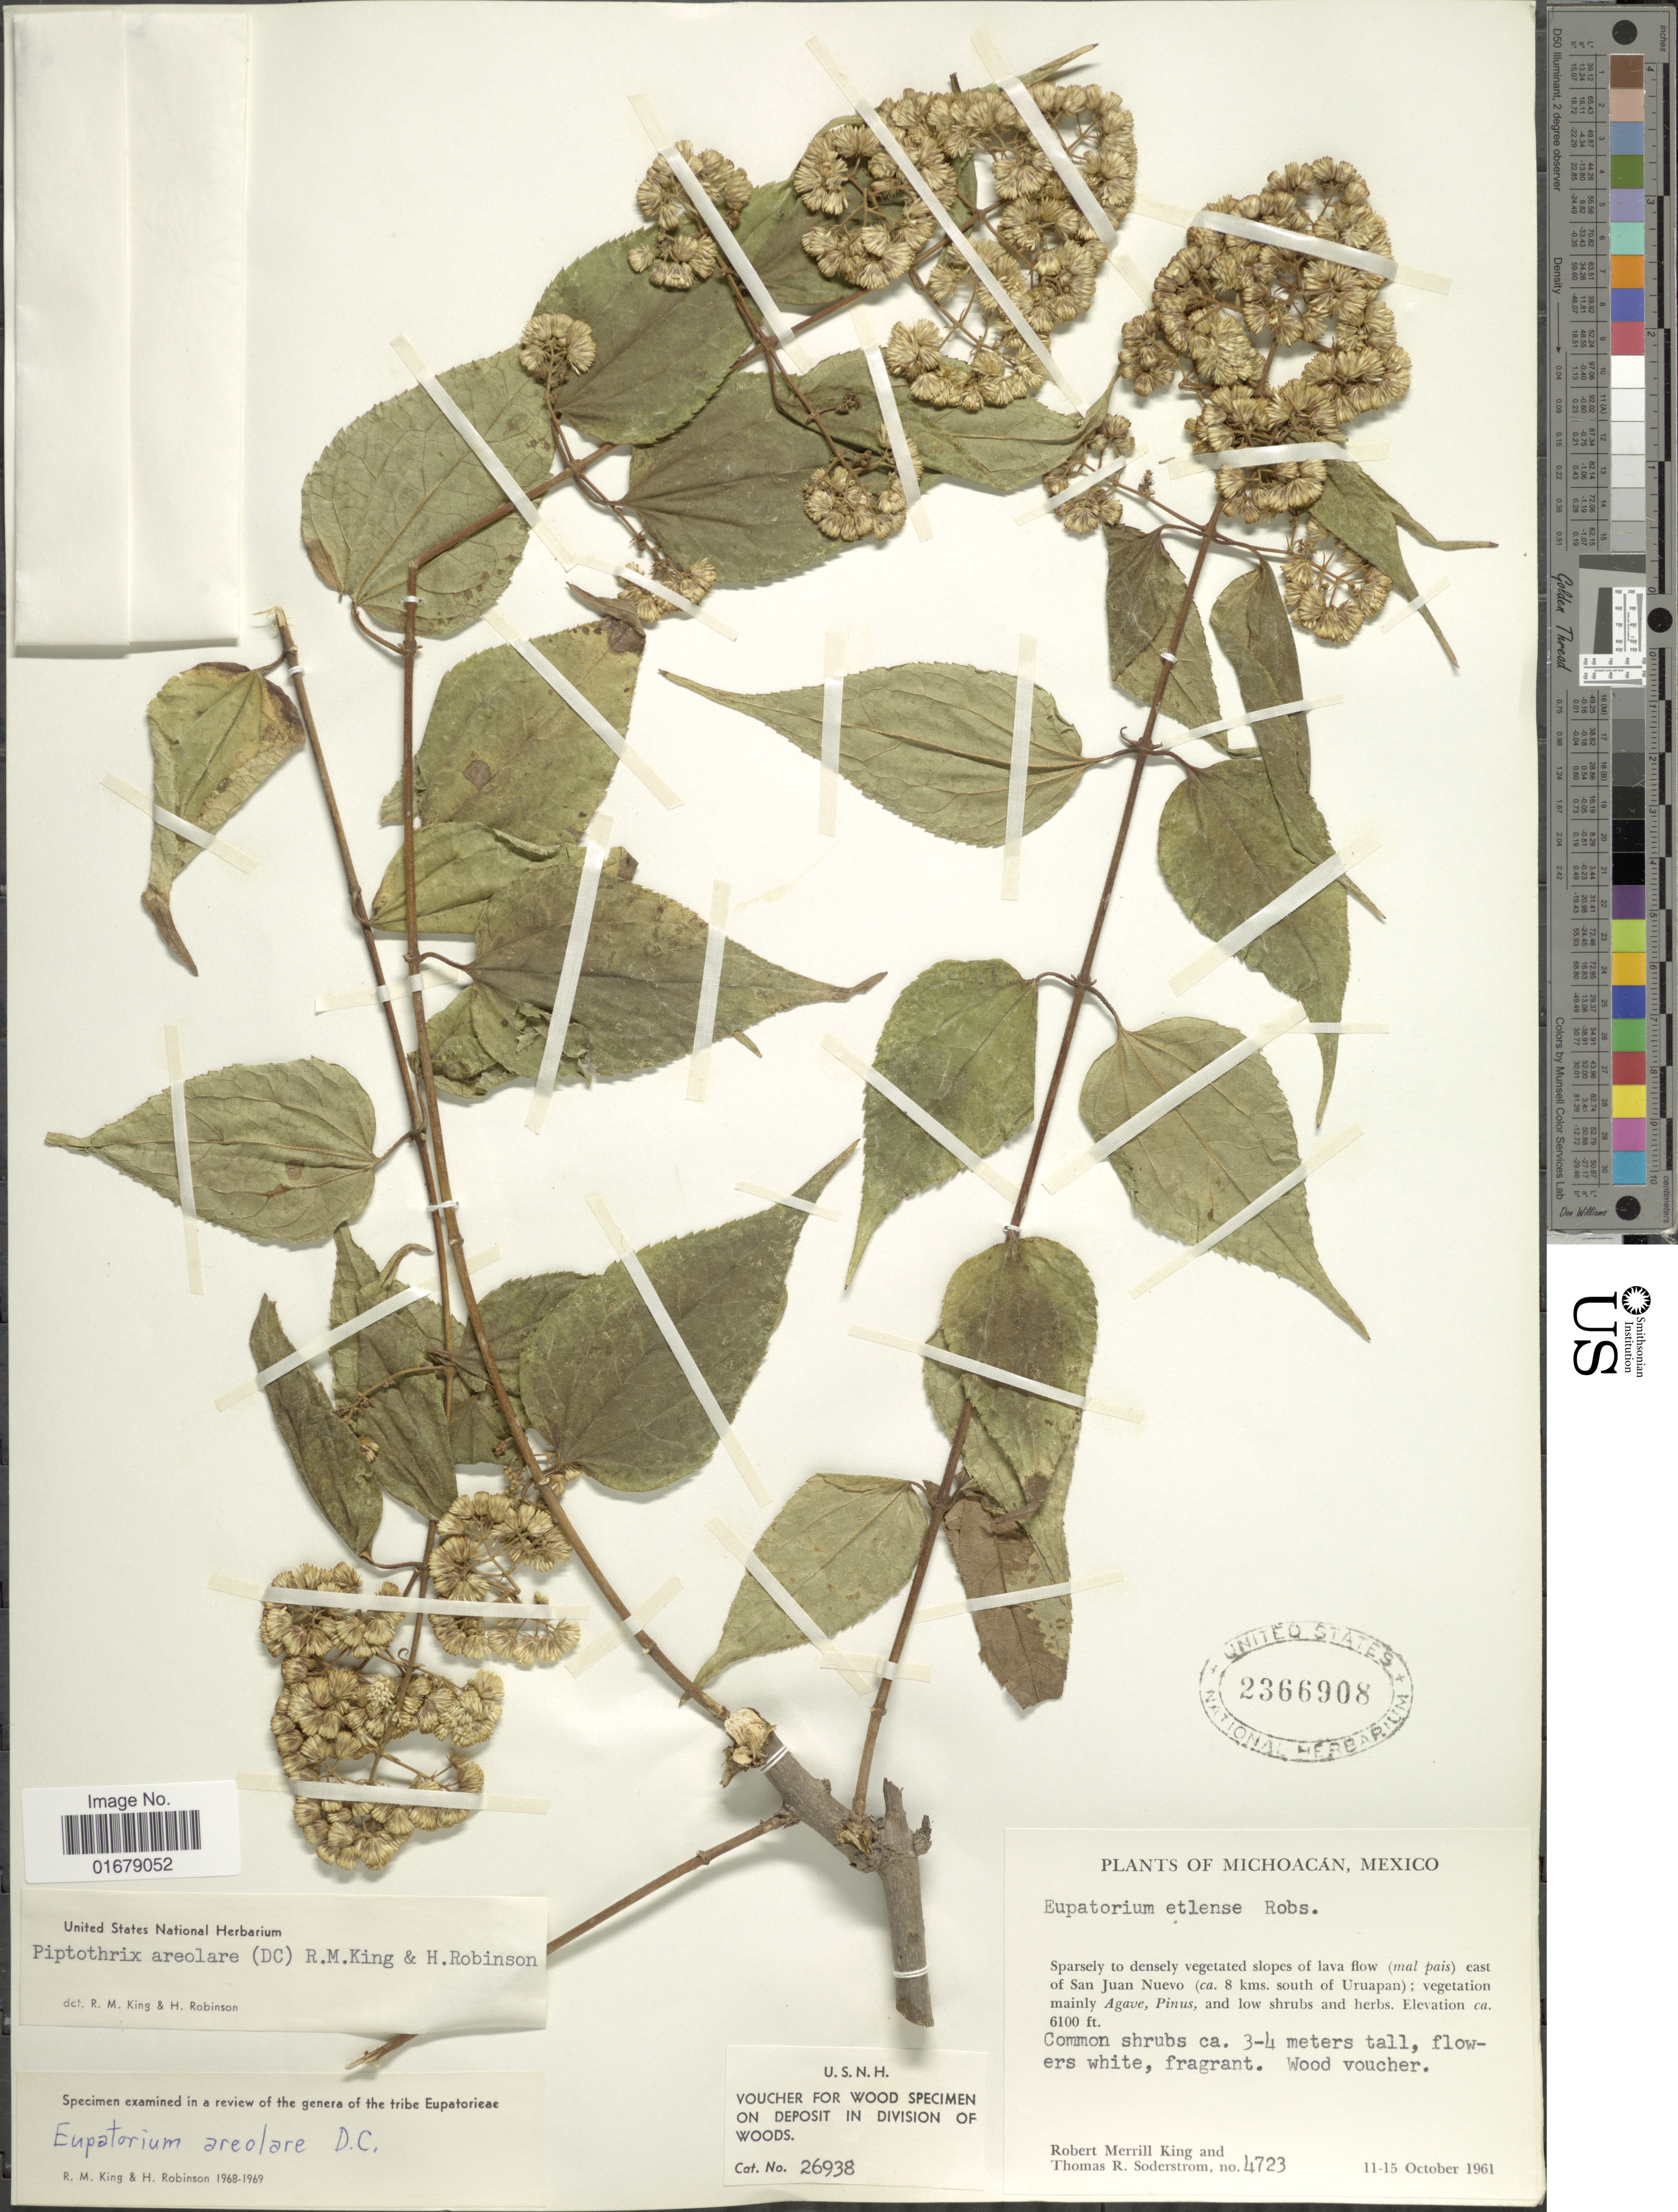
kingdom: Plantae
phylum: Tracheophyta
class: Magnoliopsida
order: Asterales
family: Asteraceae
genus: Piptothrix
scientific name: Piptothrix areolaris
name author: (DC.) R.M. King & H. Rob.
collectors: R. M. King & T. R. Soderstrom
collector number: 4723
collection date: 1961-10-11/1961-10-15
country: Mexico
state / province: Michoacán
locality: Michoacán, Mexico.Sparsely to densely vegetated slopes of lava flow (mal pais) east of San Juan Nuevo (ca. 8 kms. south of Uruapan)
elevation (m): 1859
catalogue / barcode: US 2366908